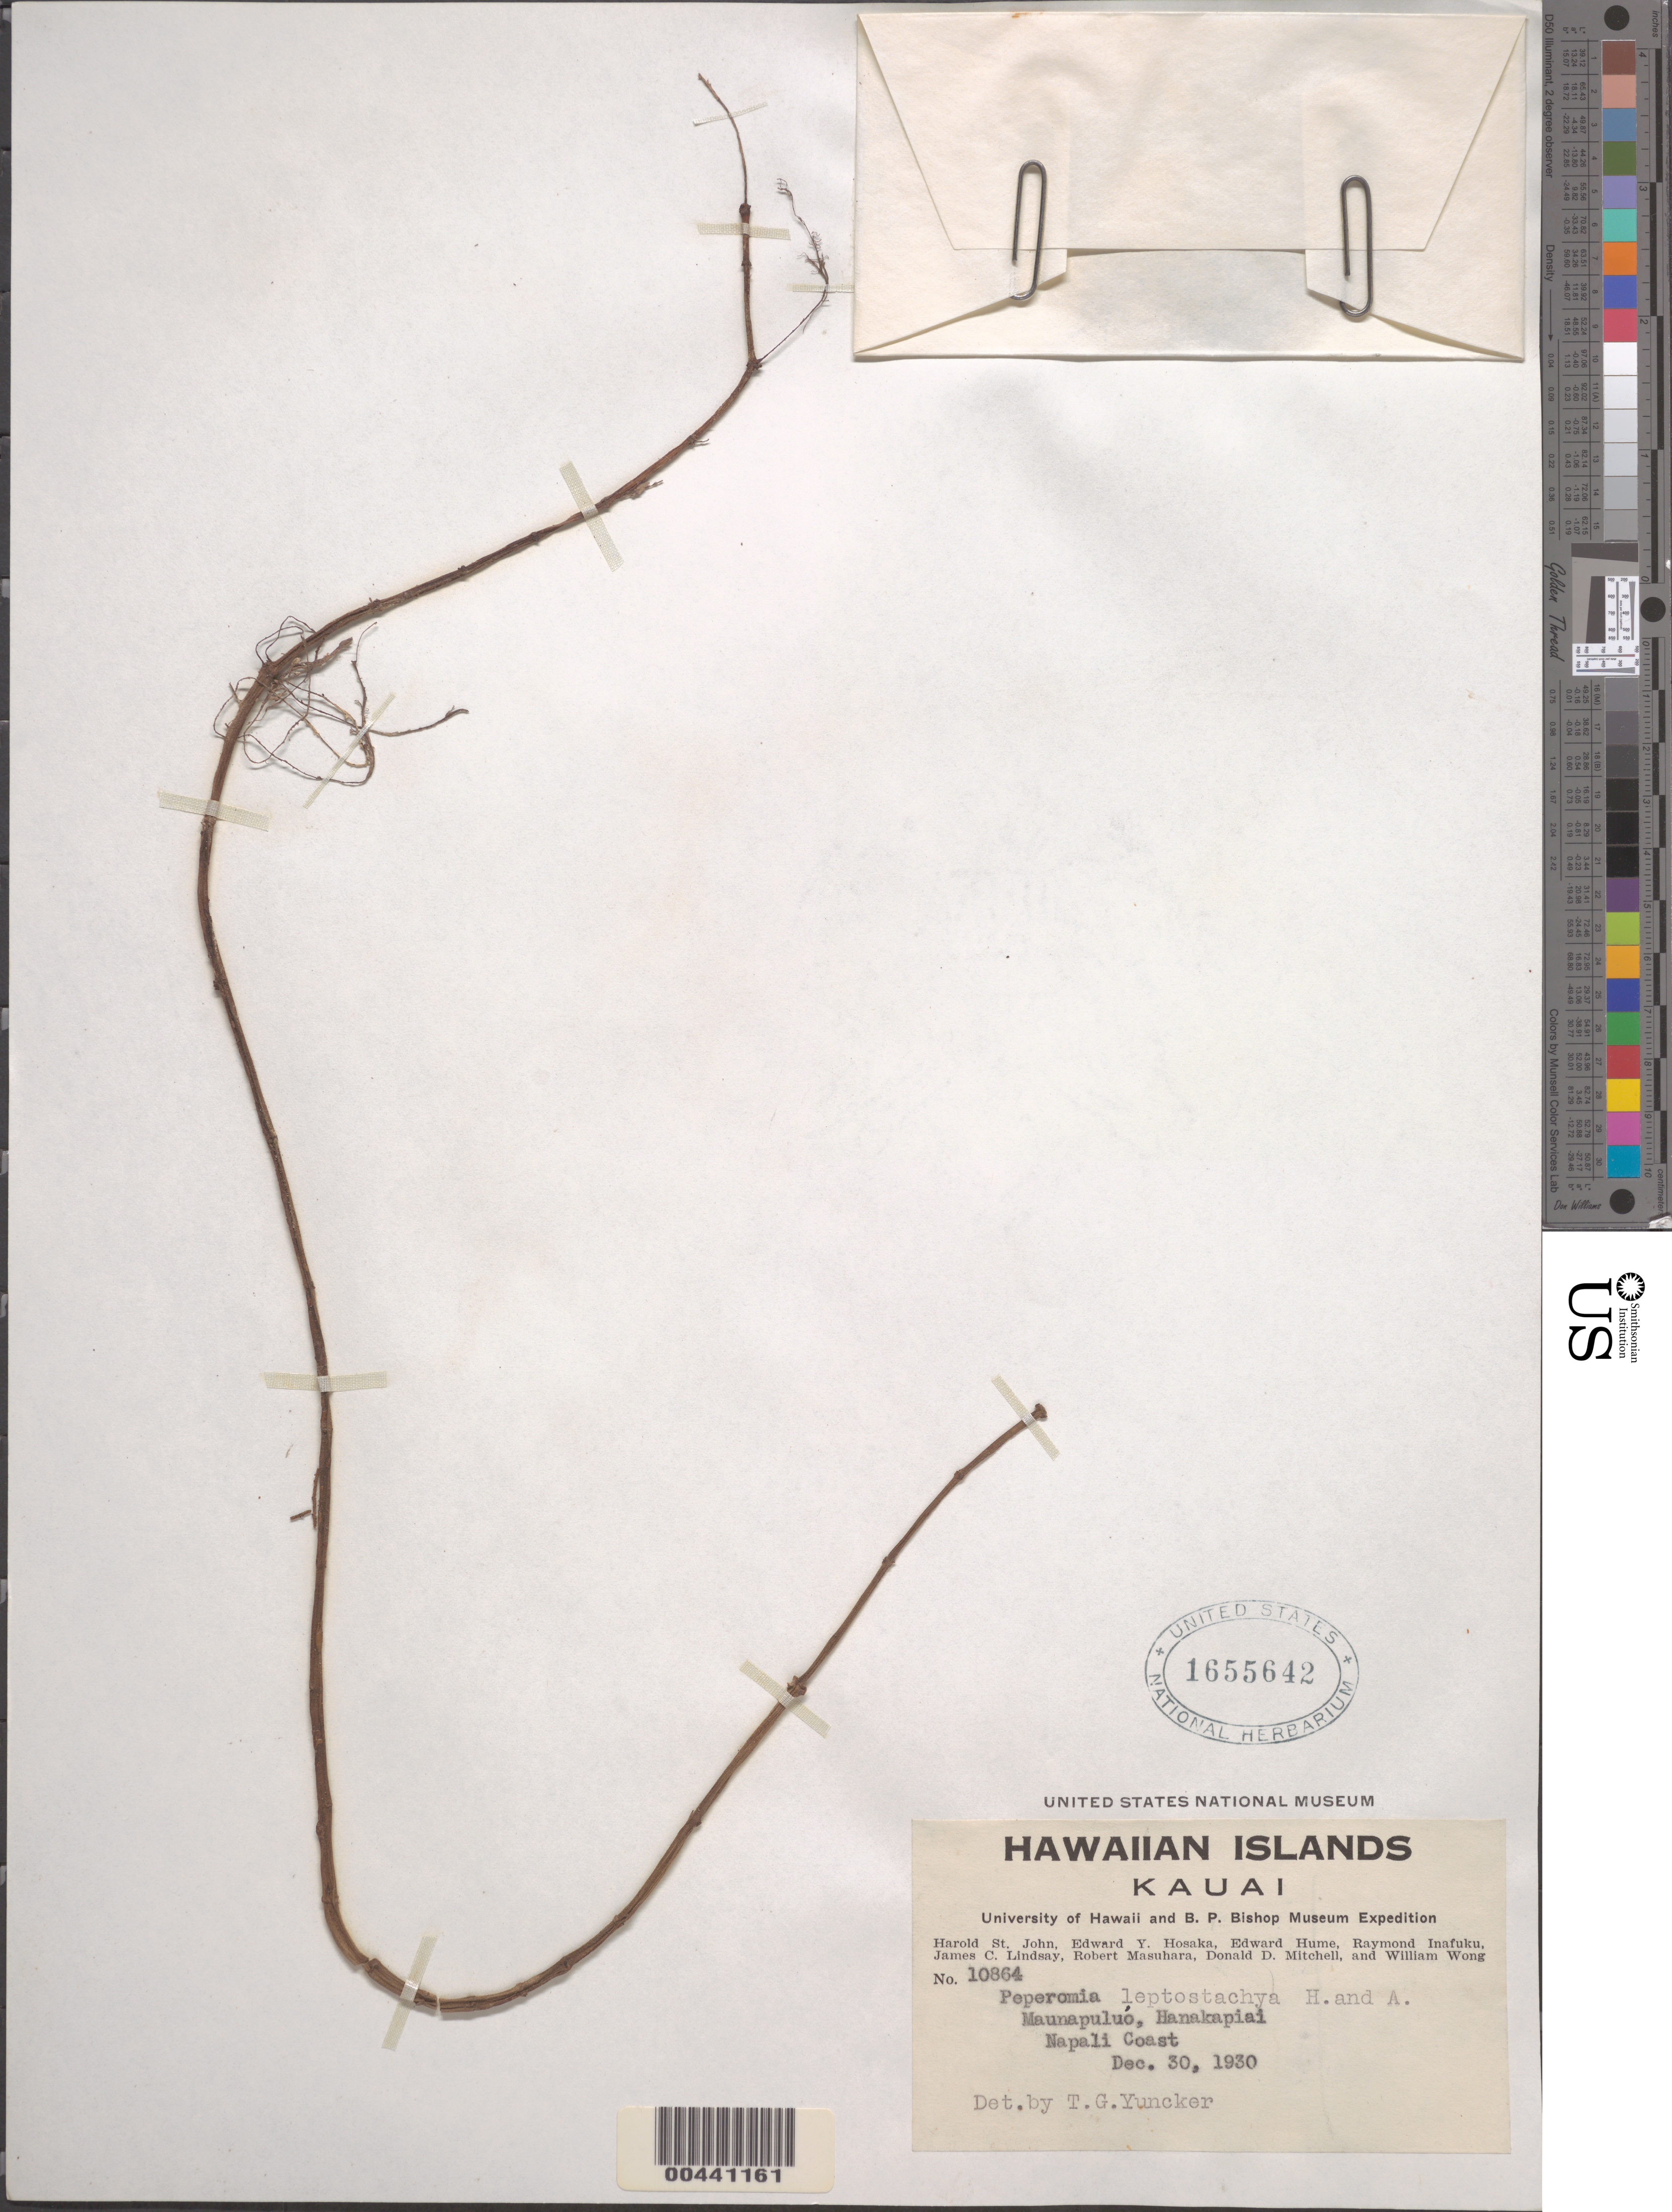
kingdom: Plantae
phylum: Tracheophyta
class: Magnoliopsida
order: Piperales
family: Piperaceae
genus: Peperomia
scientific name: Peperomia leptostachya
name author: Hook. & Arn.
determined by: Yuncker, T. G.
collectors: H. St. John, E. Hosakas, E. Hume & R. Inafkuku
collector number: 10864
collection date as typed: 30 Dec 1930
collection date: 1930-12-30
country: United States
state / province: Hawaii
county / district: Kauai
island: Kaua'i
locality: Maunapuluo, Hanakapiai, Napali Coast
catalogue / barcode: US 1655642